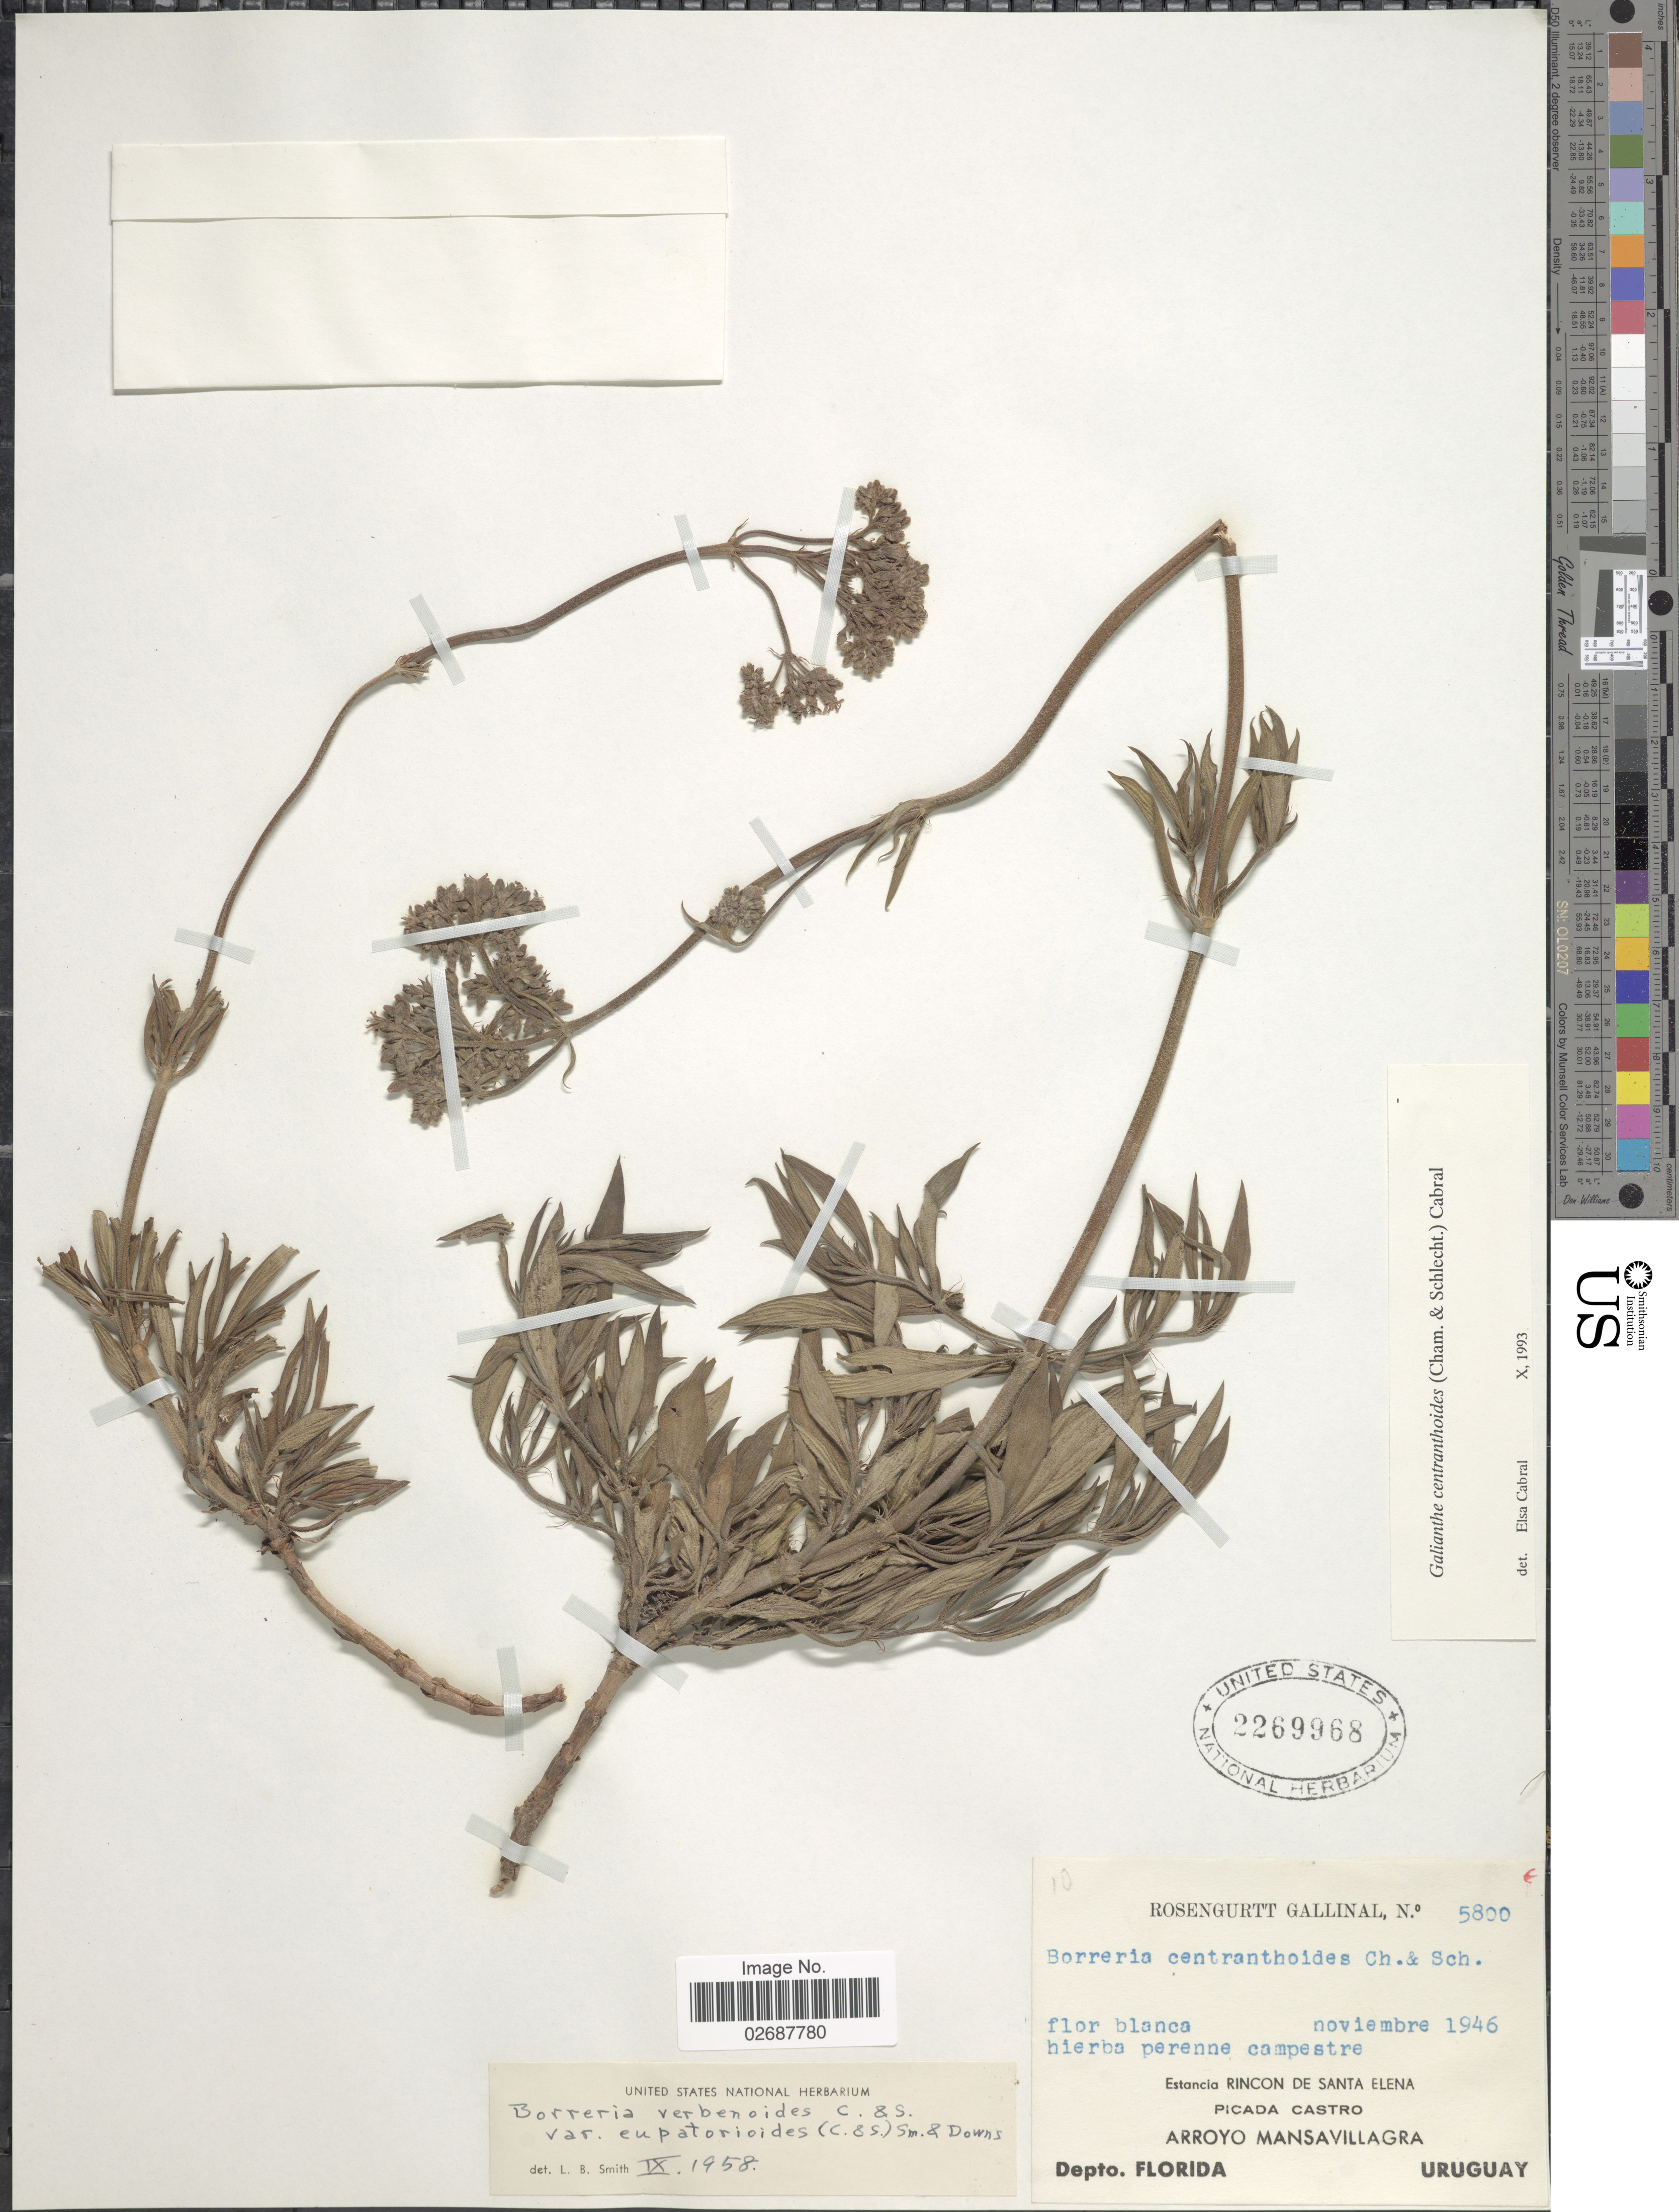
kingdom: Plantae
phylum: Tracheophyta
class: Magnoliopsida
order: Gentianales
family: Rubiaceae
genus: Galianthe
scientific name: Galianthe centranthoides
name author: (Cham. & Schltdl.) E.L. Cabral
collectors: R. Gallinal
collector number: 5800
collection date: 1946-11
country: Uruguay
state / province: Florida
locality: Estancia Rincon de Santa Elena, Picada Castro, Arroyo Mansavillagra.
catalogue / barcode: US 2269968